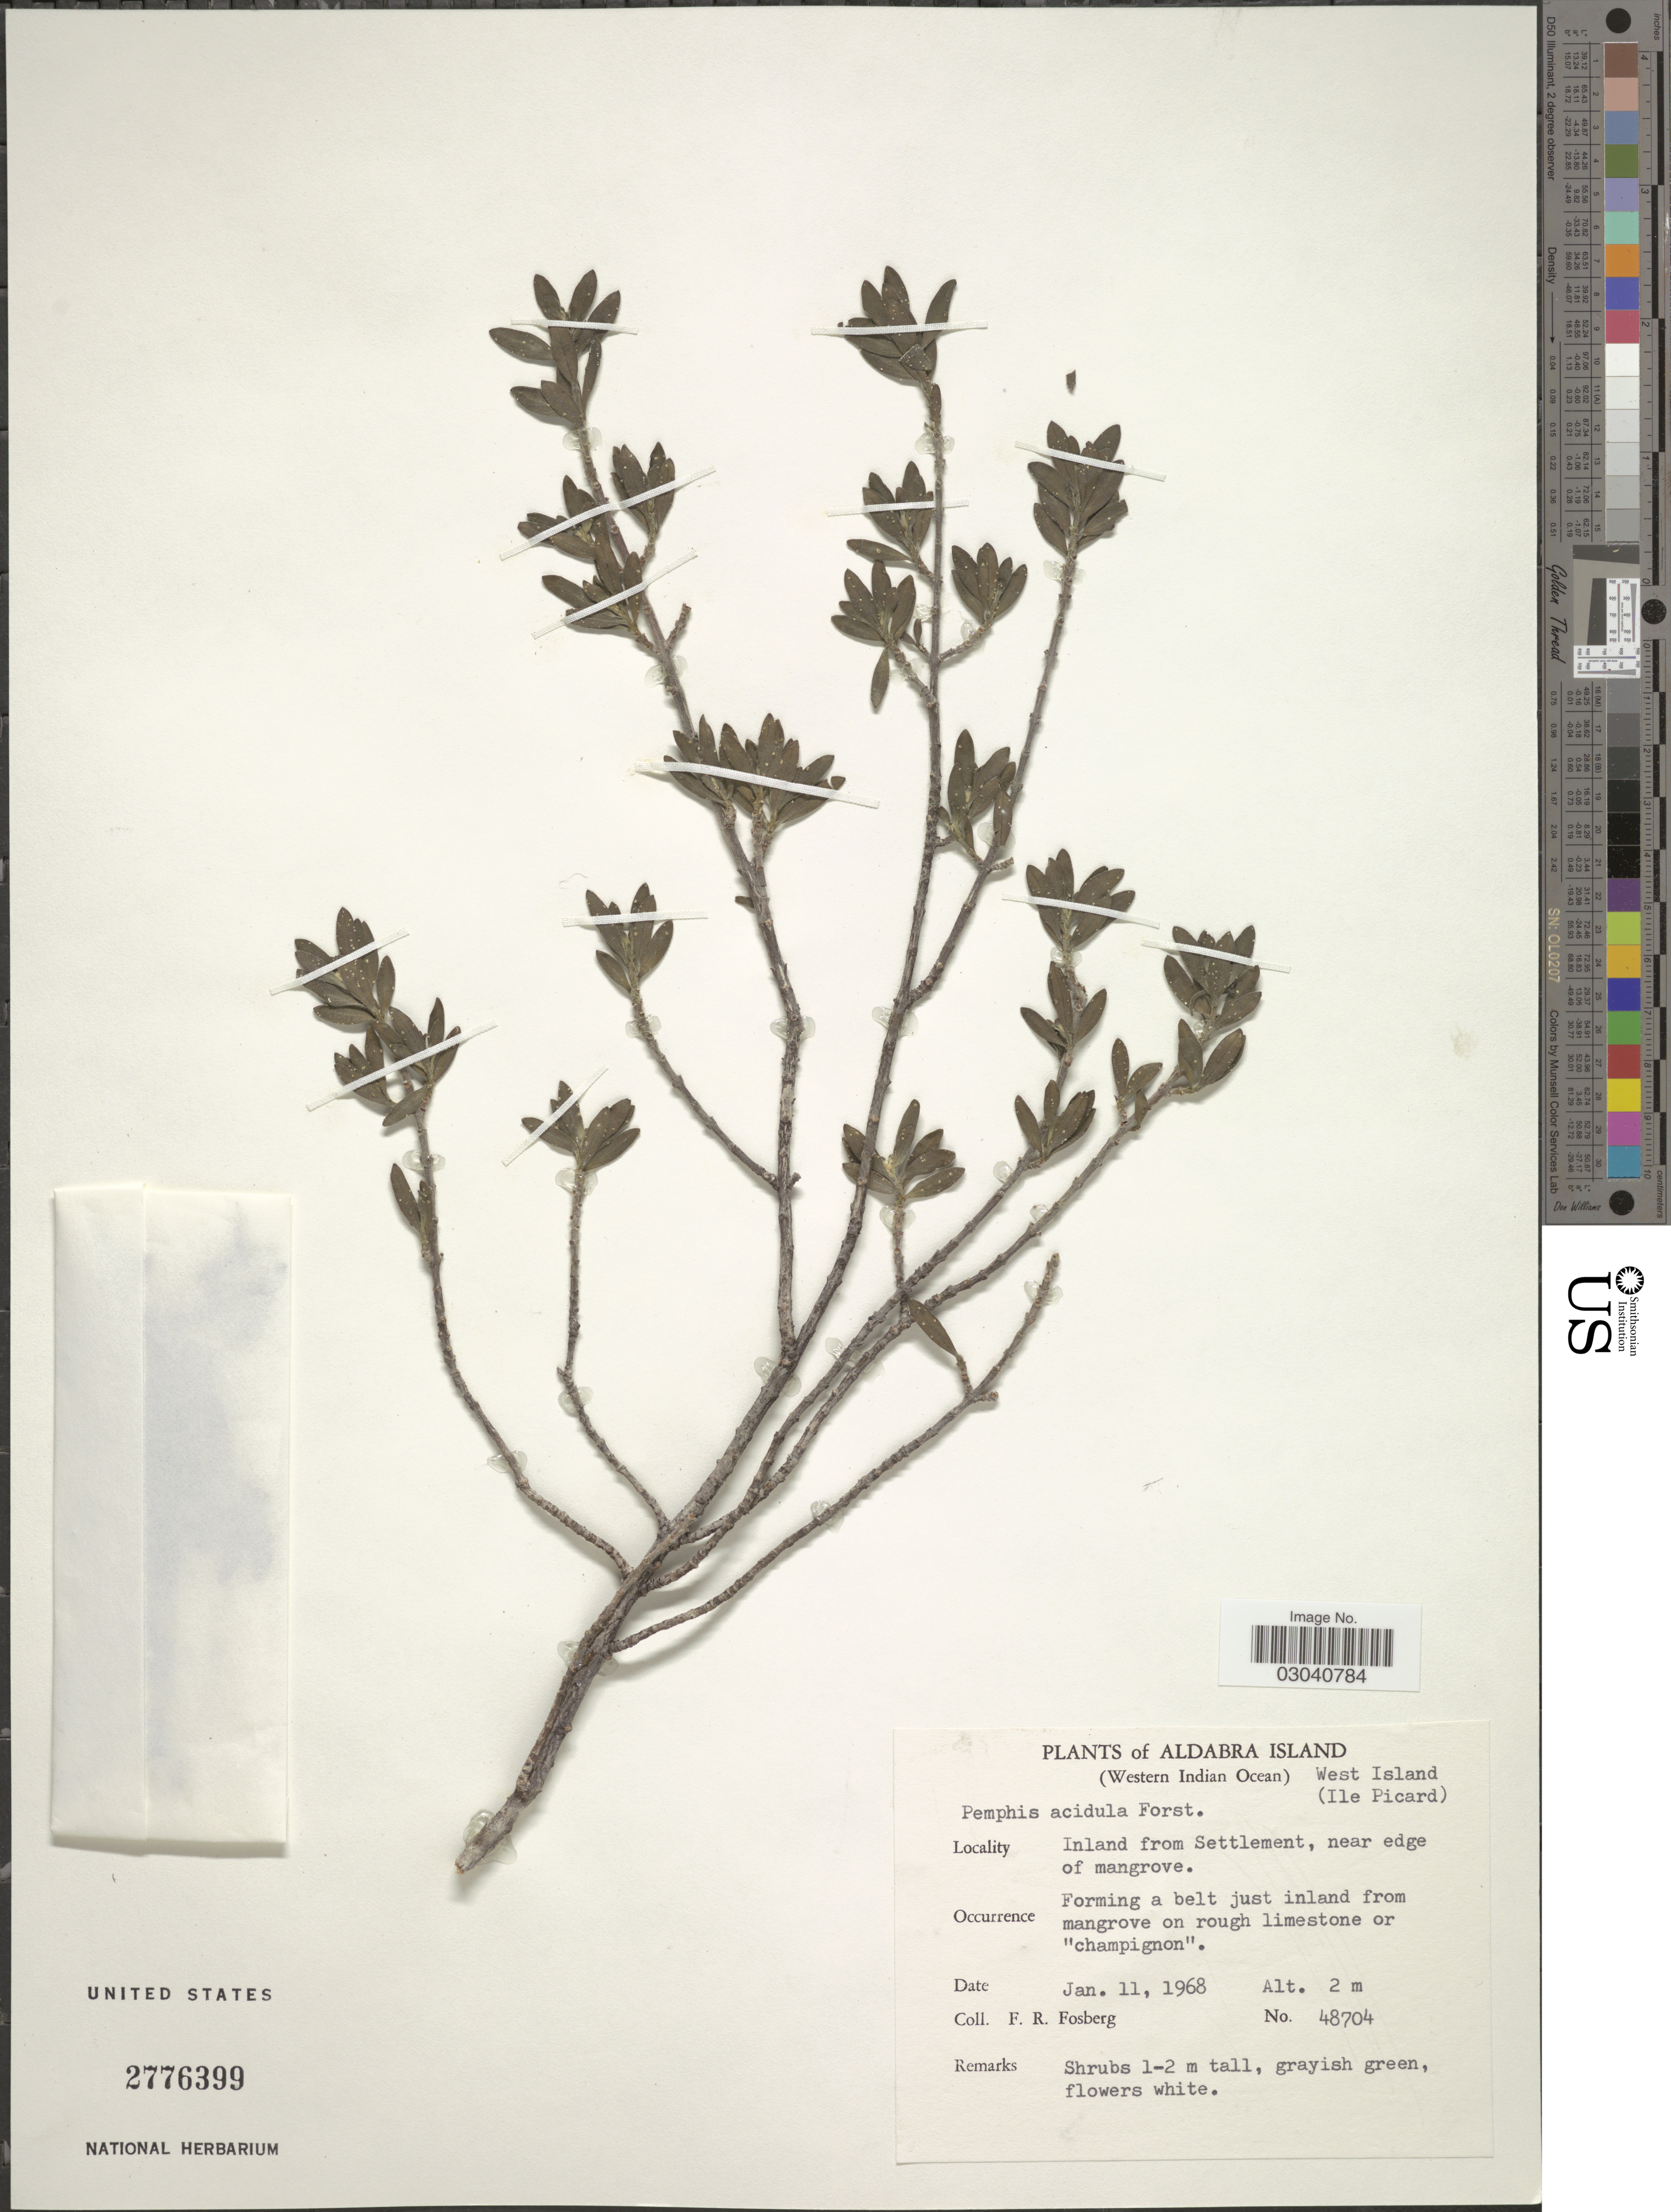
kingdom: Plantae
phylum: Tracheophyta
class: Magnoliopsida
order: Myrtales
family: Lythraceae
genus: Pemphis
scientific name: Pemphis acidula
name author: J.R. Forst. & G. Forst.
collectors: F. R. Fosberg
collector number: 48704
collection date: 1968-01-11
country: Seychelles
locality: Adabra Island (Western Indian Ocean). Inland from Settlement, near edge of mangrove.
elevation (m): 2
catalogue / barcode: US 2776399